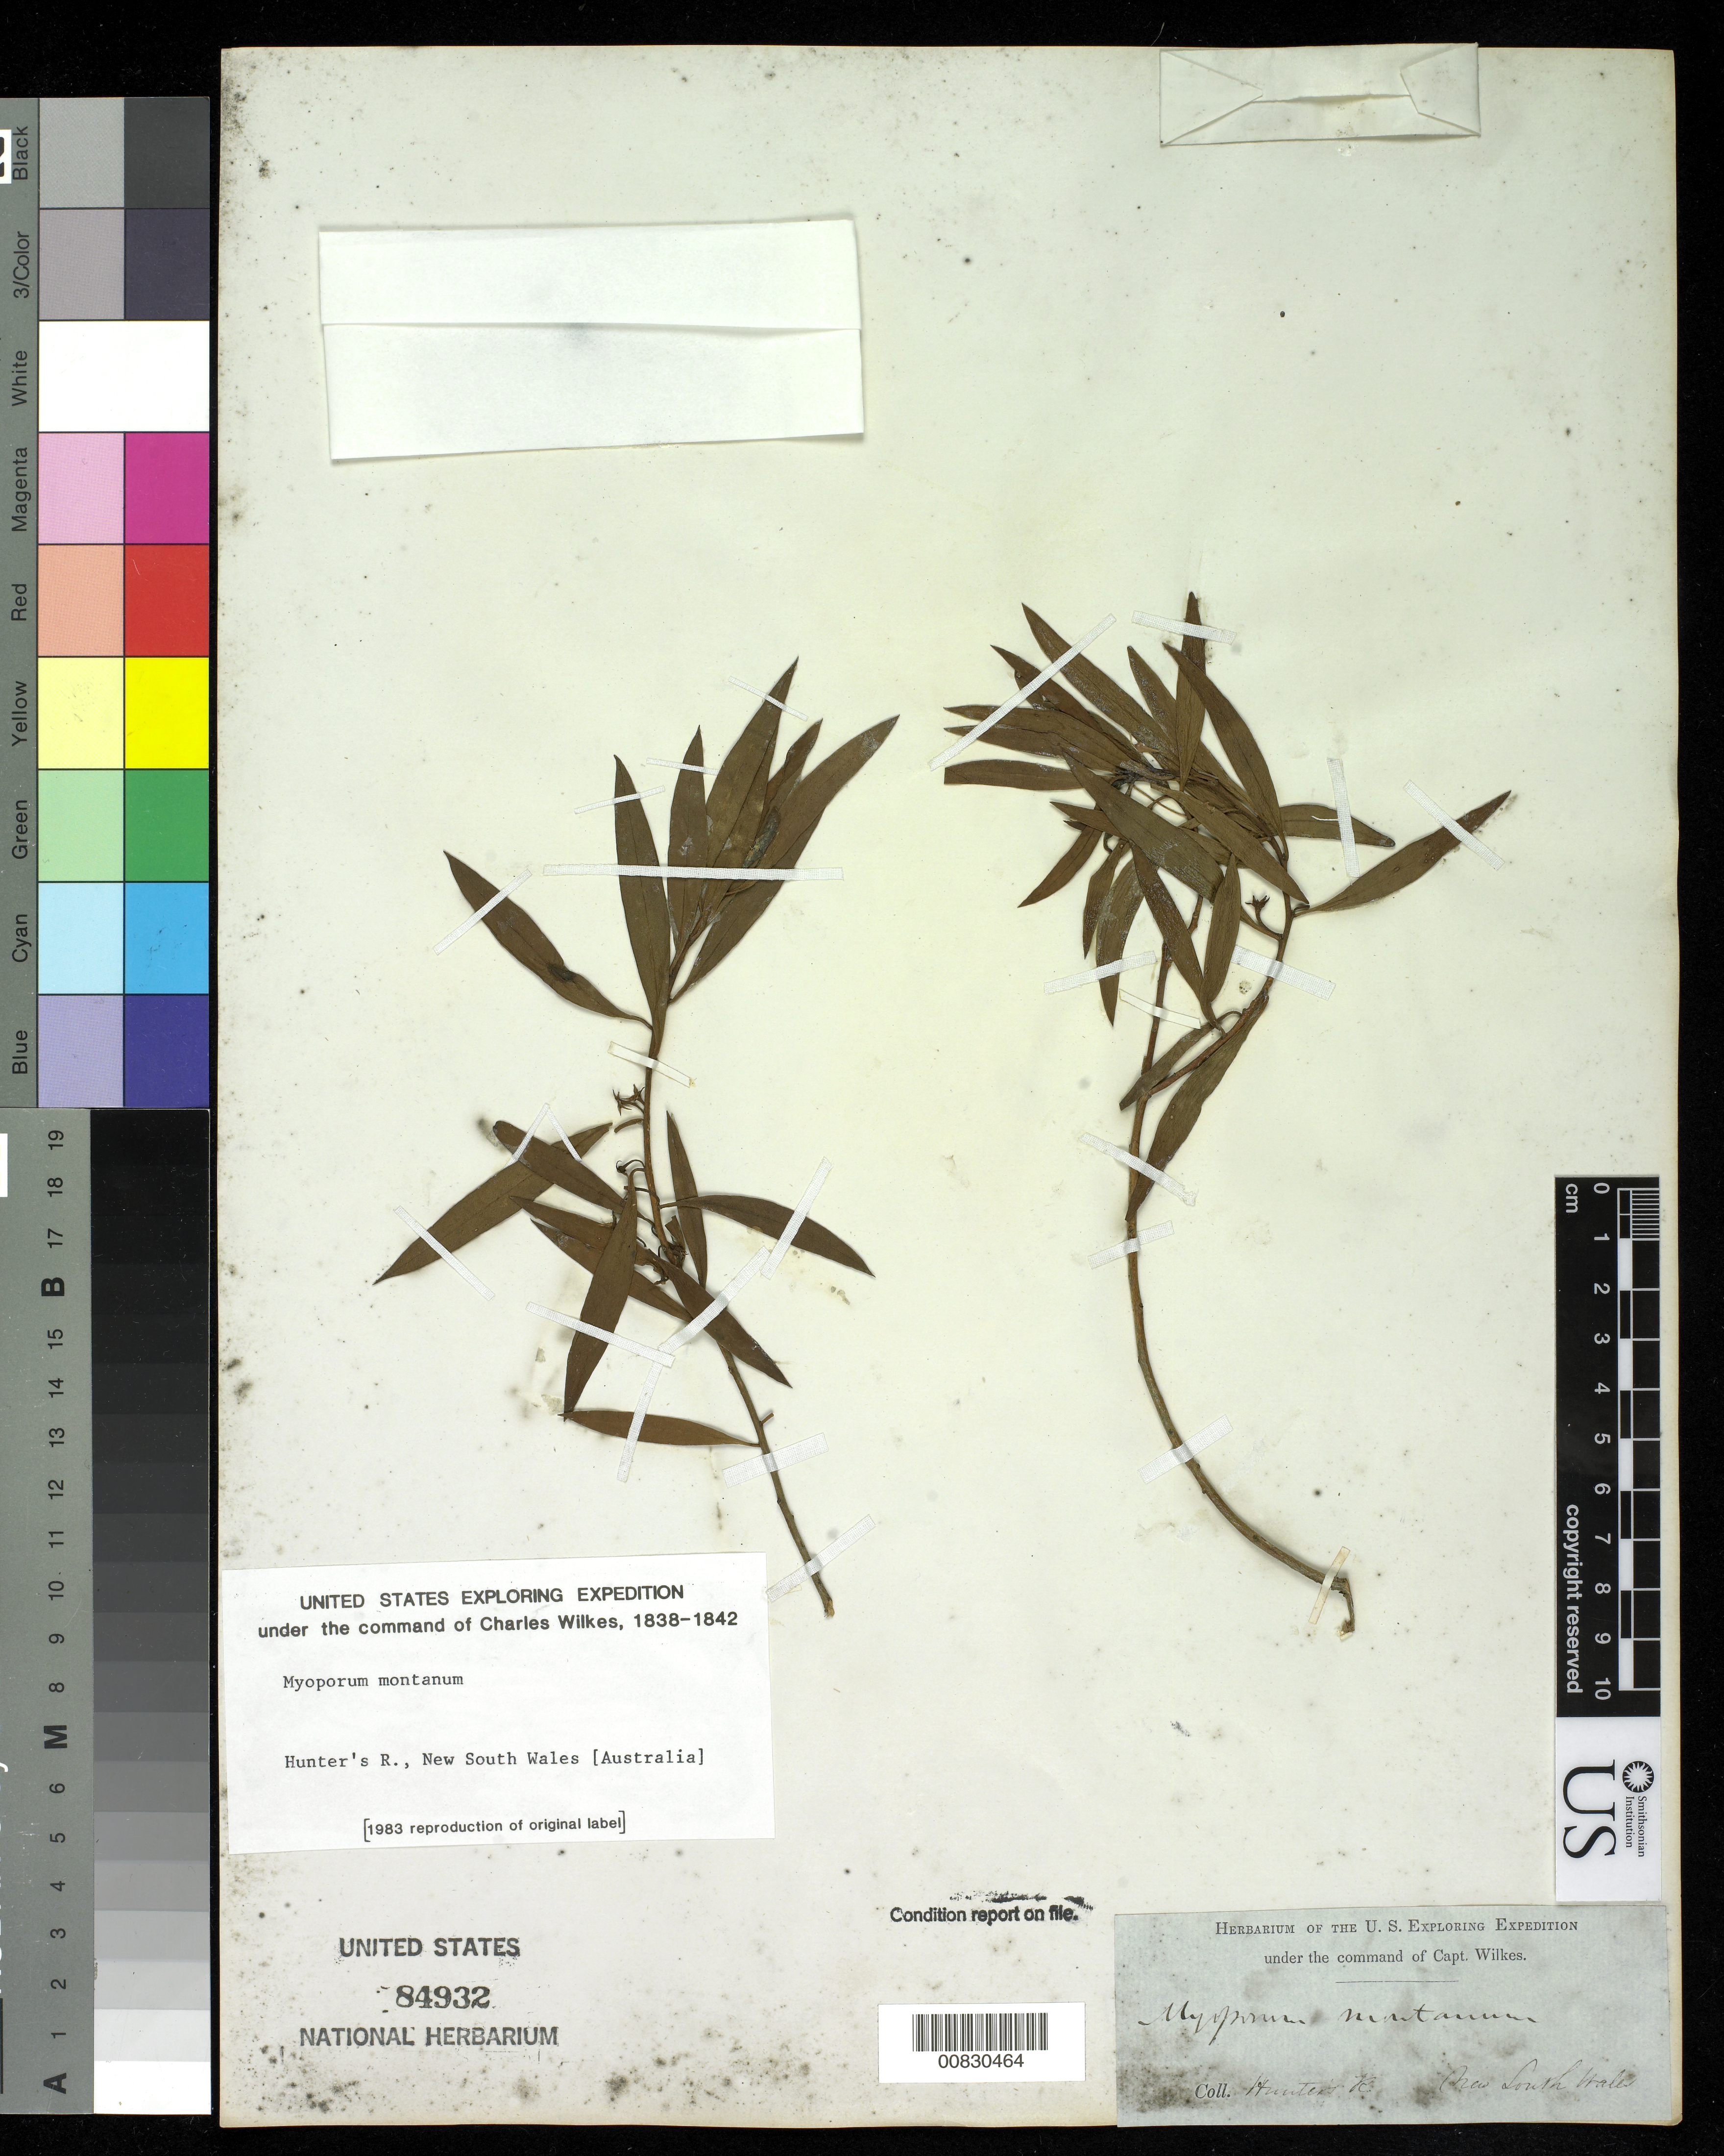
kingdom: Plantae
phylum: Tracheophyta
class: Magnoliopsida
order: Lamiales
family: Scrophulariaceae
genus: Myoporum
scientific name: Myoporum montanum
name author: R. Br.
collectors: Wilkes Explor. Exped.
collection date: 1838/1842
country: Australia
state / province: New South Wales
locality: Hunter's River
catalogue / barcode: US 84932